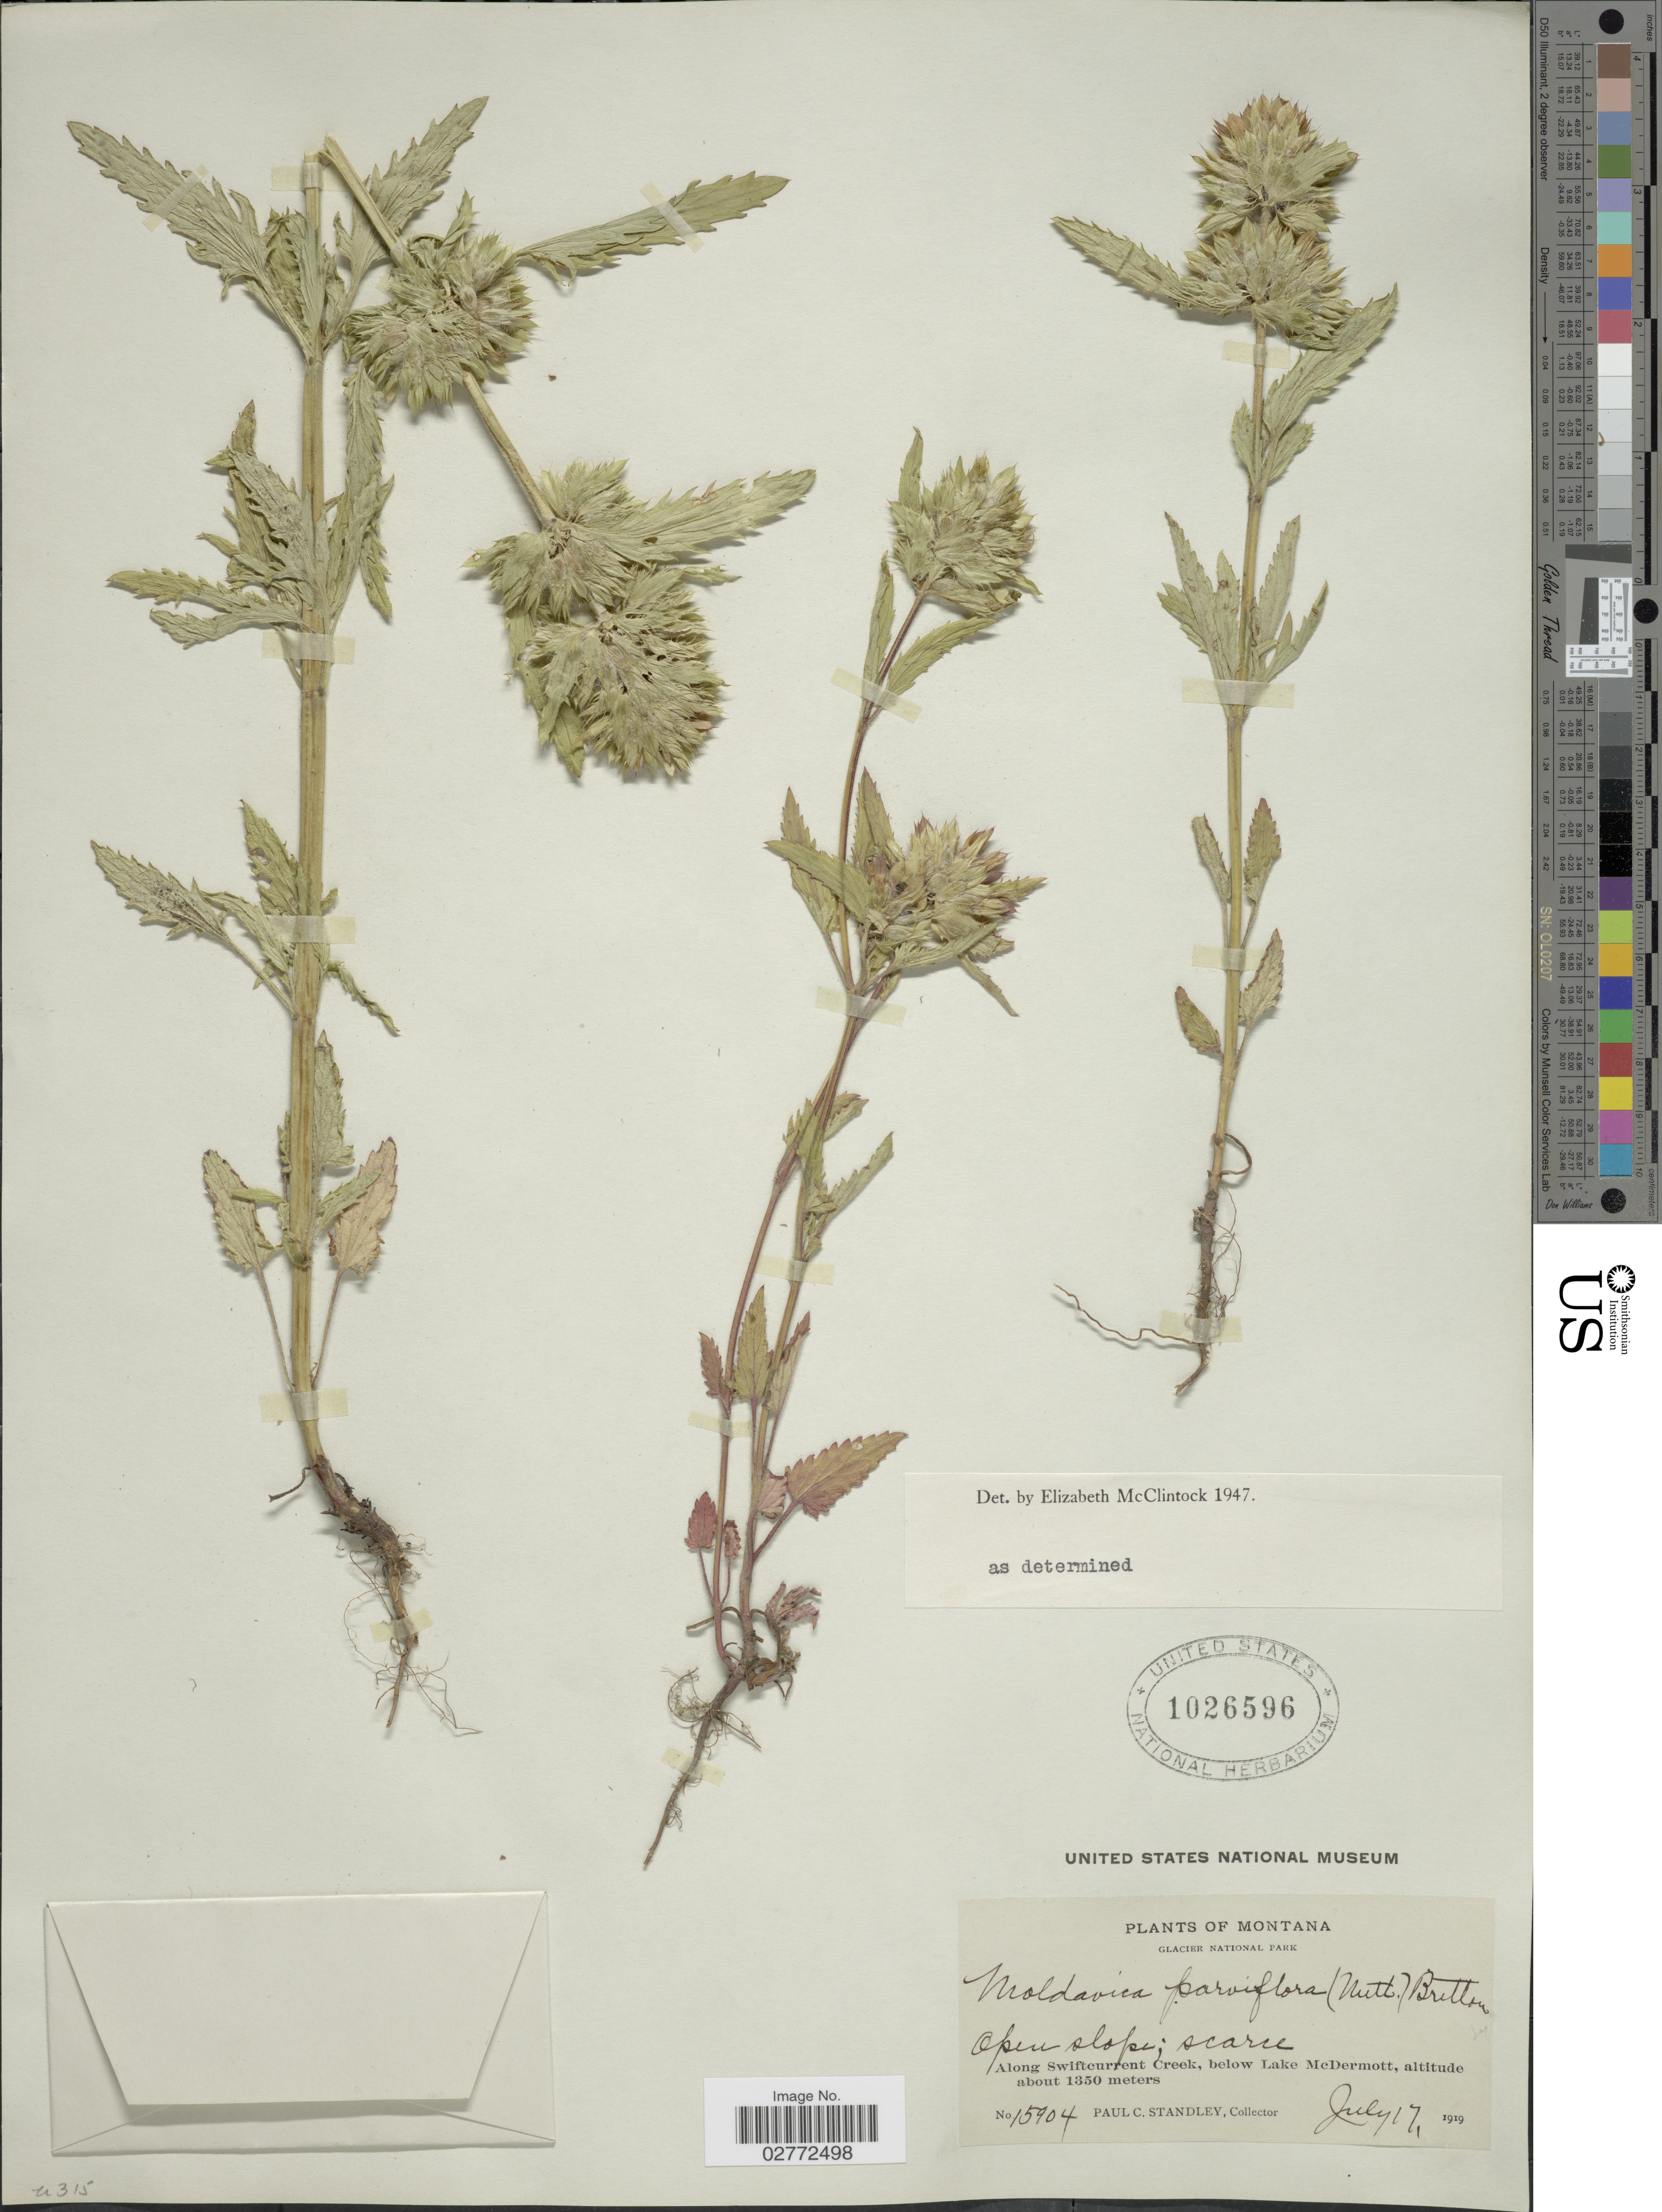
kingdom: Plantae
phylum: Tracheophyta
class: Magnoliopsida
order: Lamiales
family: Lamiaceae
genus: Dracocephalum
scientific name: Dracocephalum parviflorum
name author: Nutt.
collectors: P. C. Standley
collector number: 15904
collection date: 1919-07-17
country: United States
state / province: Montana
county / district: Glacier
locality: Glacier National Park. Along Swiftcurrent Creek, below Lake McDermott.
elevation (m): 1350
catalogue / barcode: US 1026596